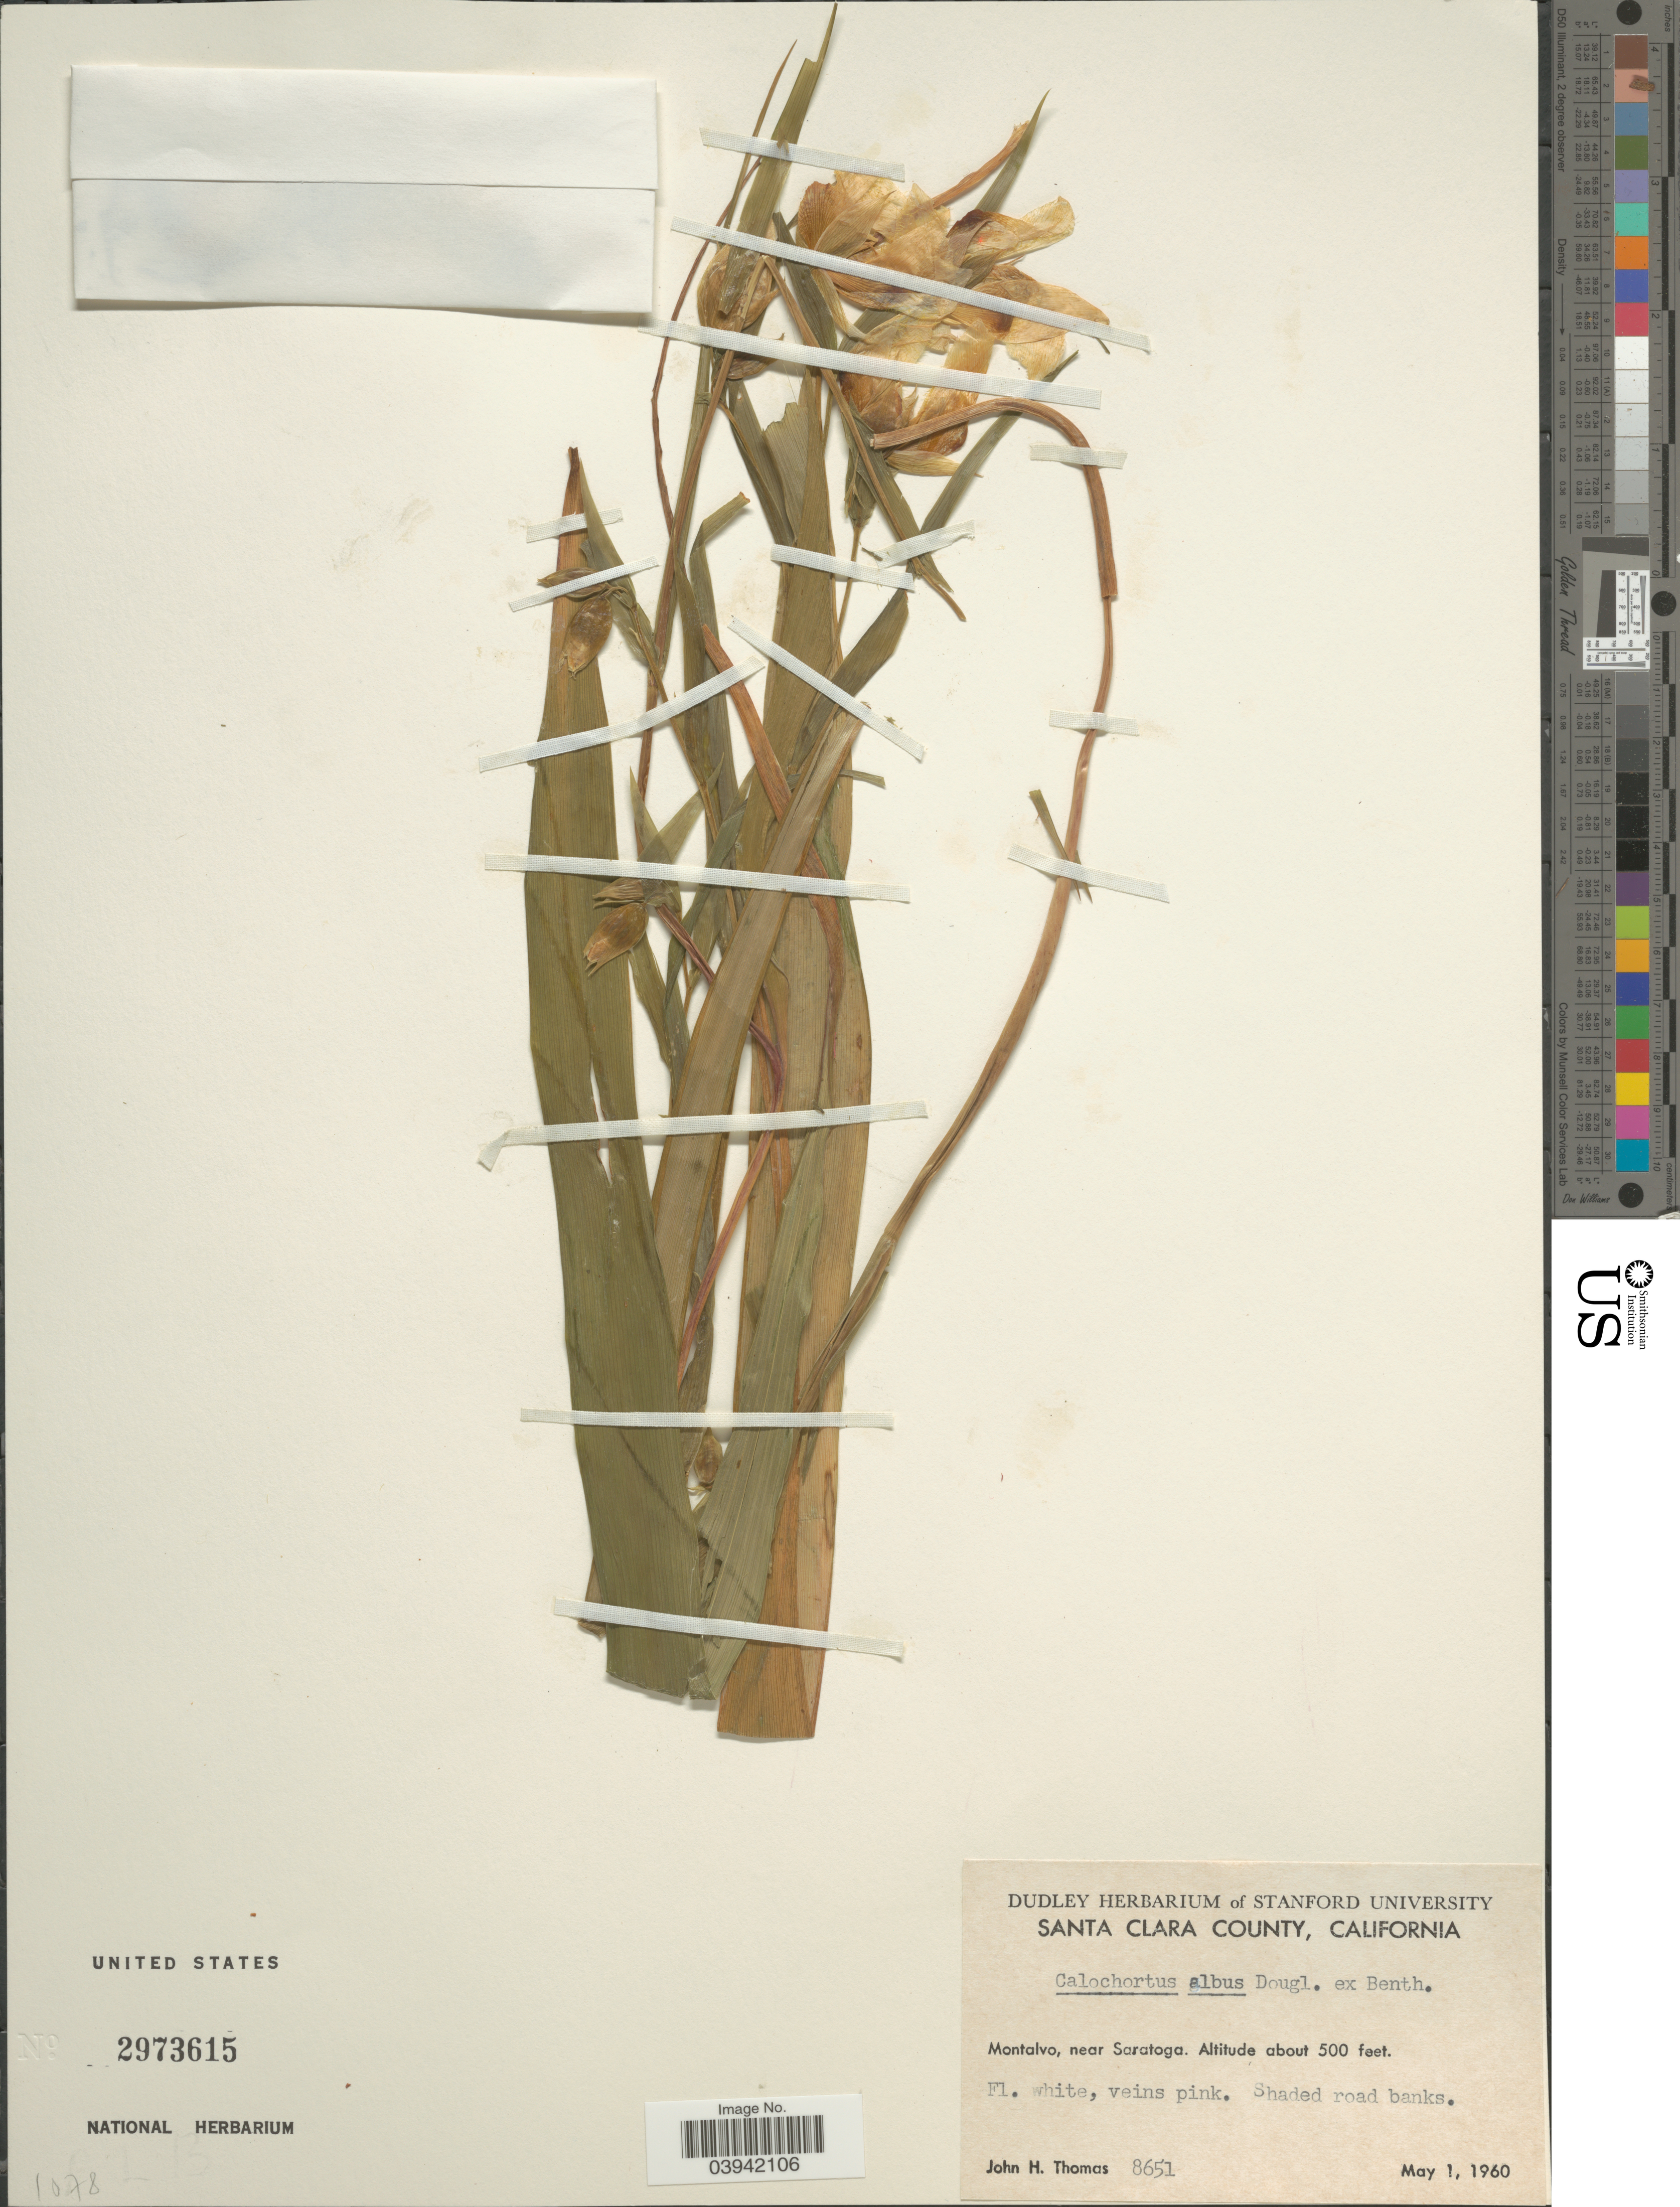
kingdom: Plantae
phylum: Tracheophyta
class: Liliopsida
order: Liliales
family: Liliaceae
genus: Calochortus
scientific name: Calochortus albus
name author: (Benth.) Douglas ex Benth.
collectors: J. H. Thomas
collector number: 8651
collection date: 1960-05-01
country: United States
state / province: California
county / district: Santa Clara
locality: Santa Clara County. Montalvo, near Saratoga.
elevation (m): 152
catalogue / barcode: US 2973615